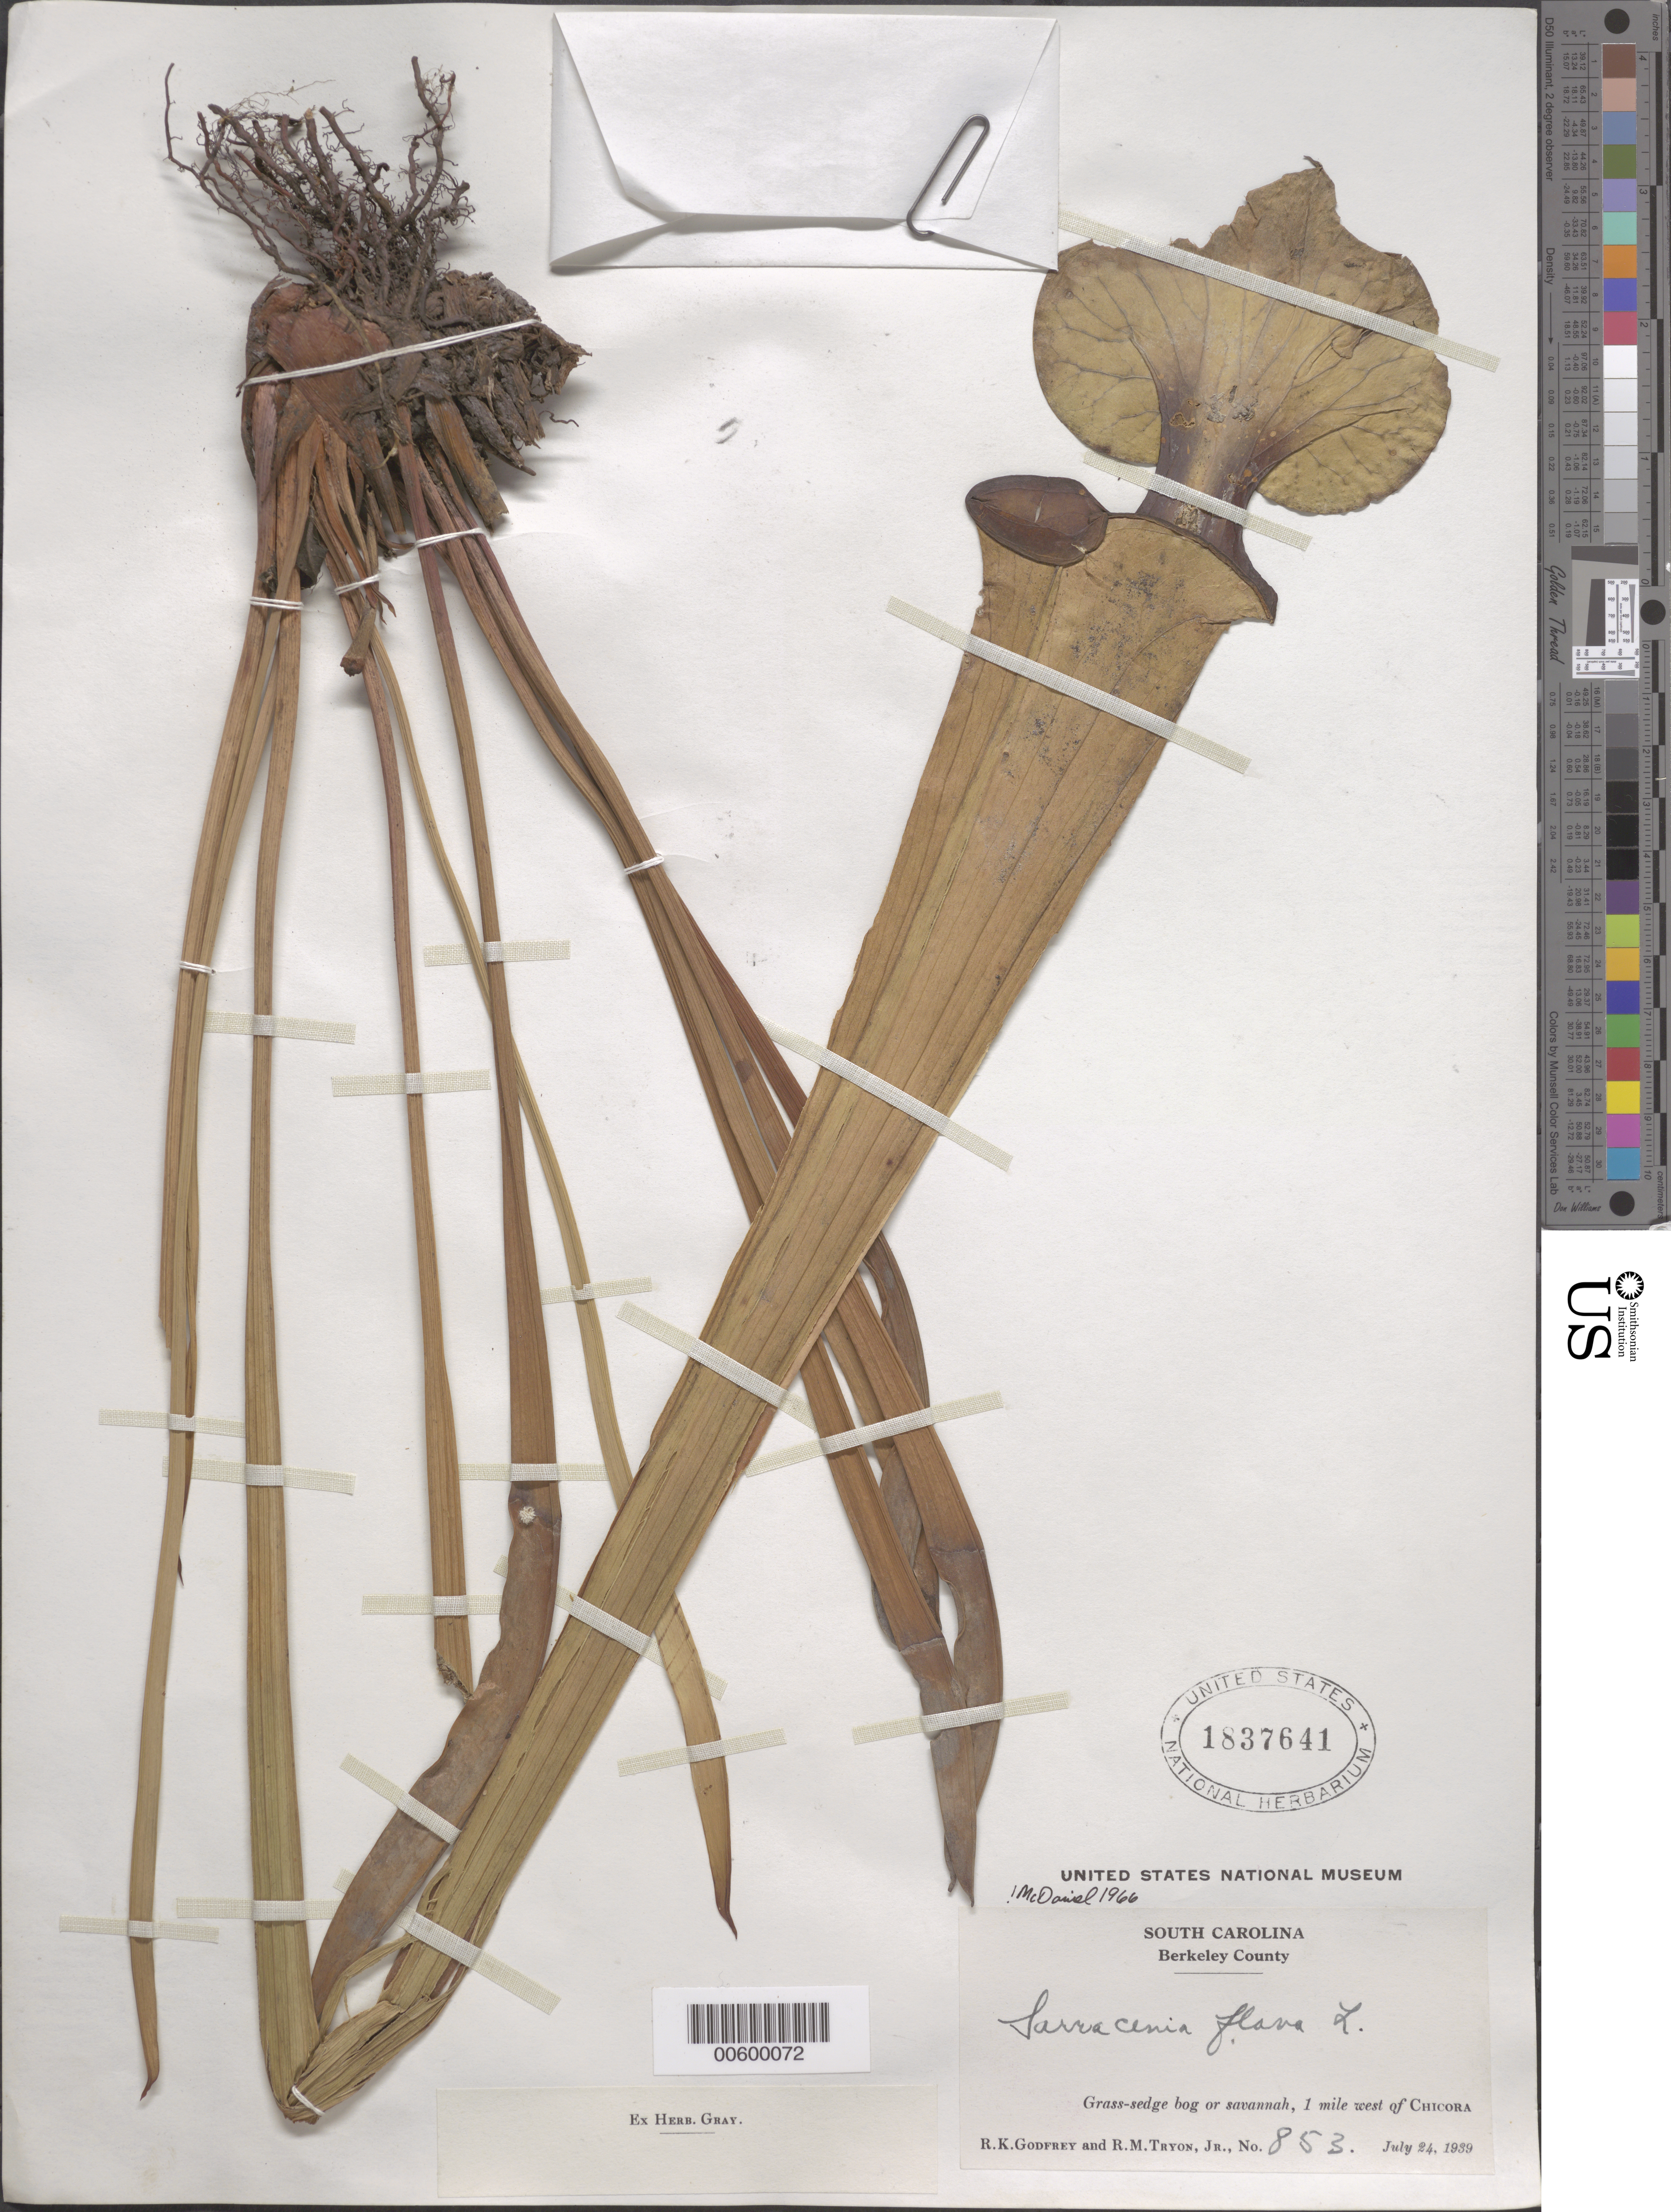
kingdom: Plantae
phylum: Tracheophyta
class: Magnoliopsida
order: Ericales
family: Sarraceniaceae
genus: Sarracenia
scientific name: Sarracenia flava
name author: L.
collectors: R. K. Godfrey & R. Tyron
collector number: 853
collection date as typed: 24 Jul 1939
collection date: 1939-07-24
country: United States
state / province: South Carolina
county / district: Berkeley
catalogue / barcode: US 1837641